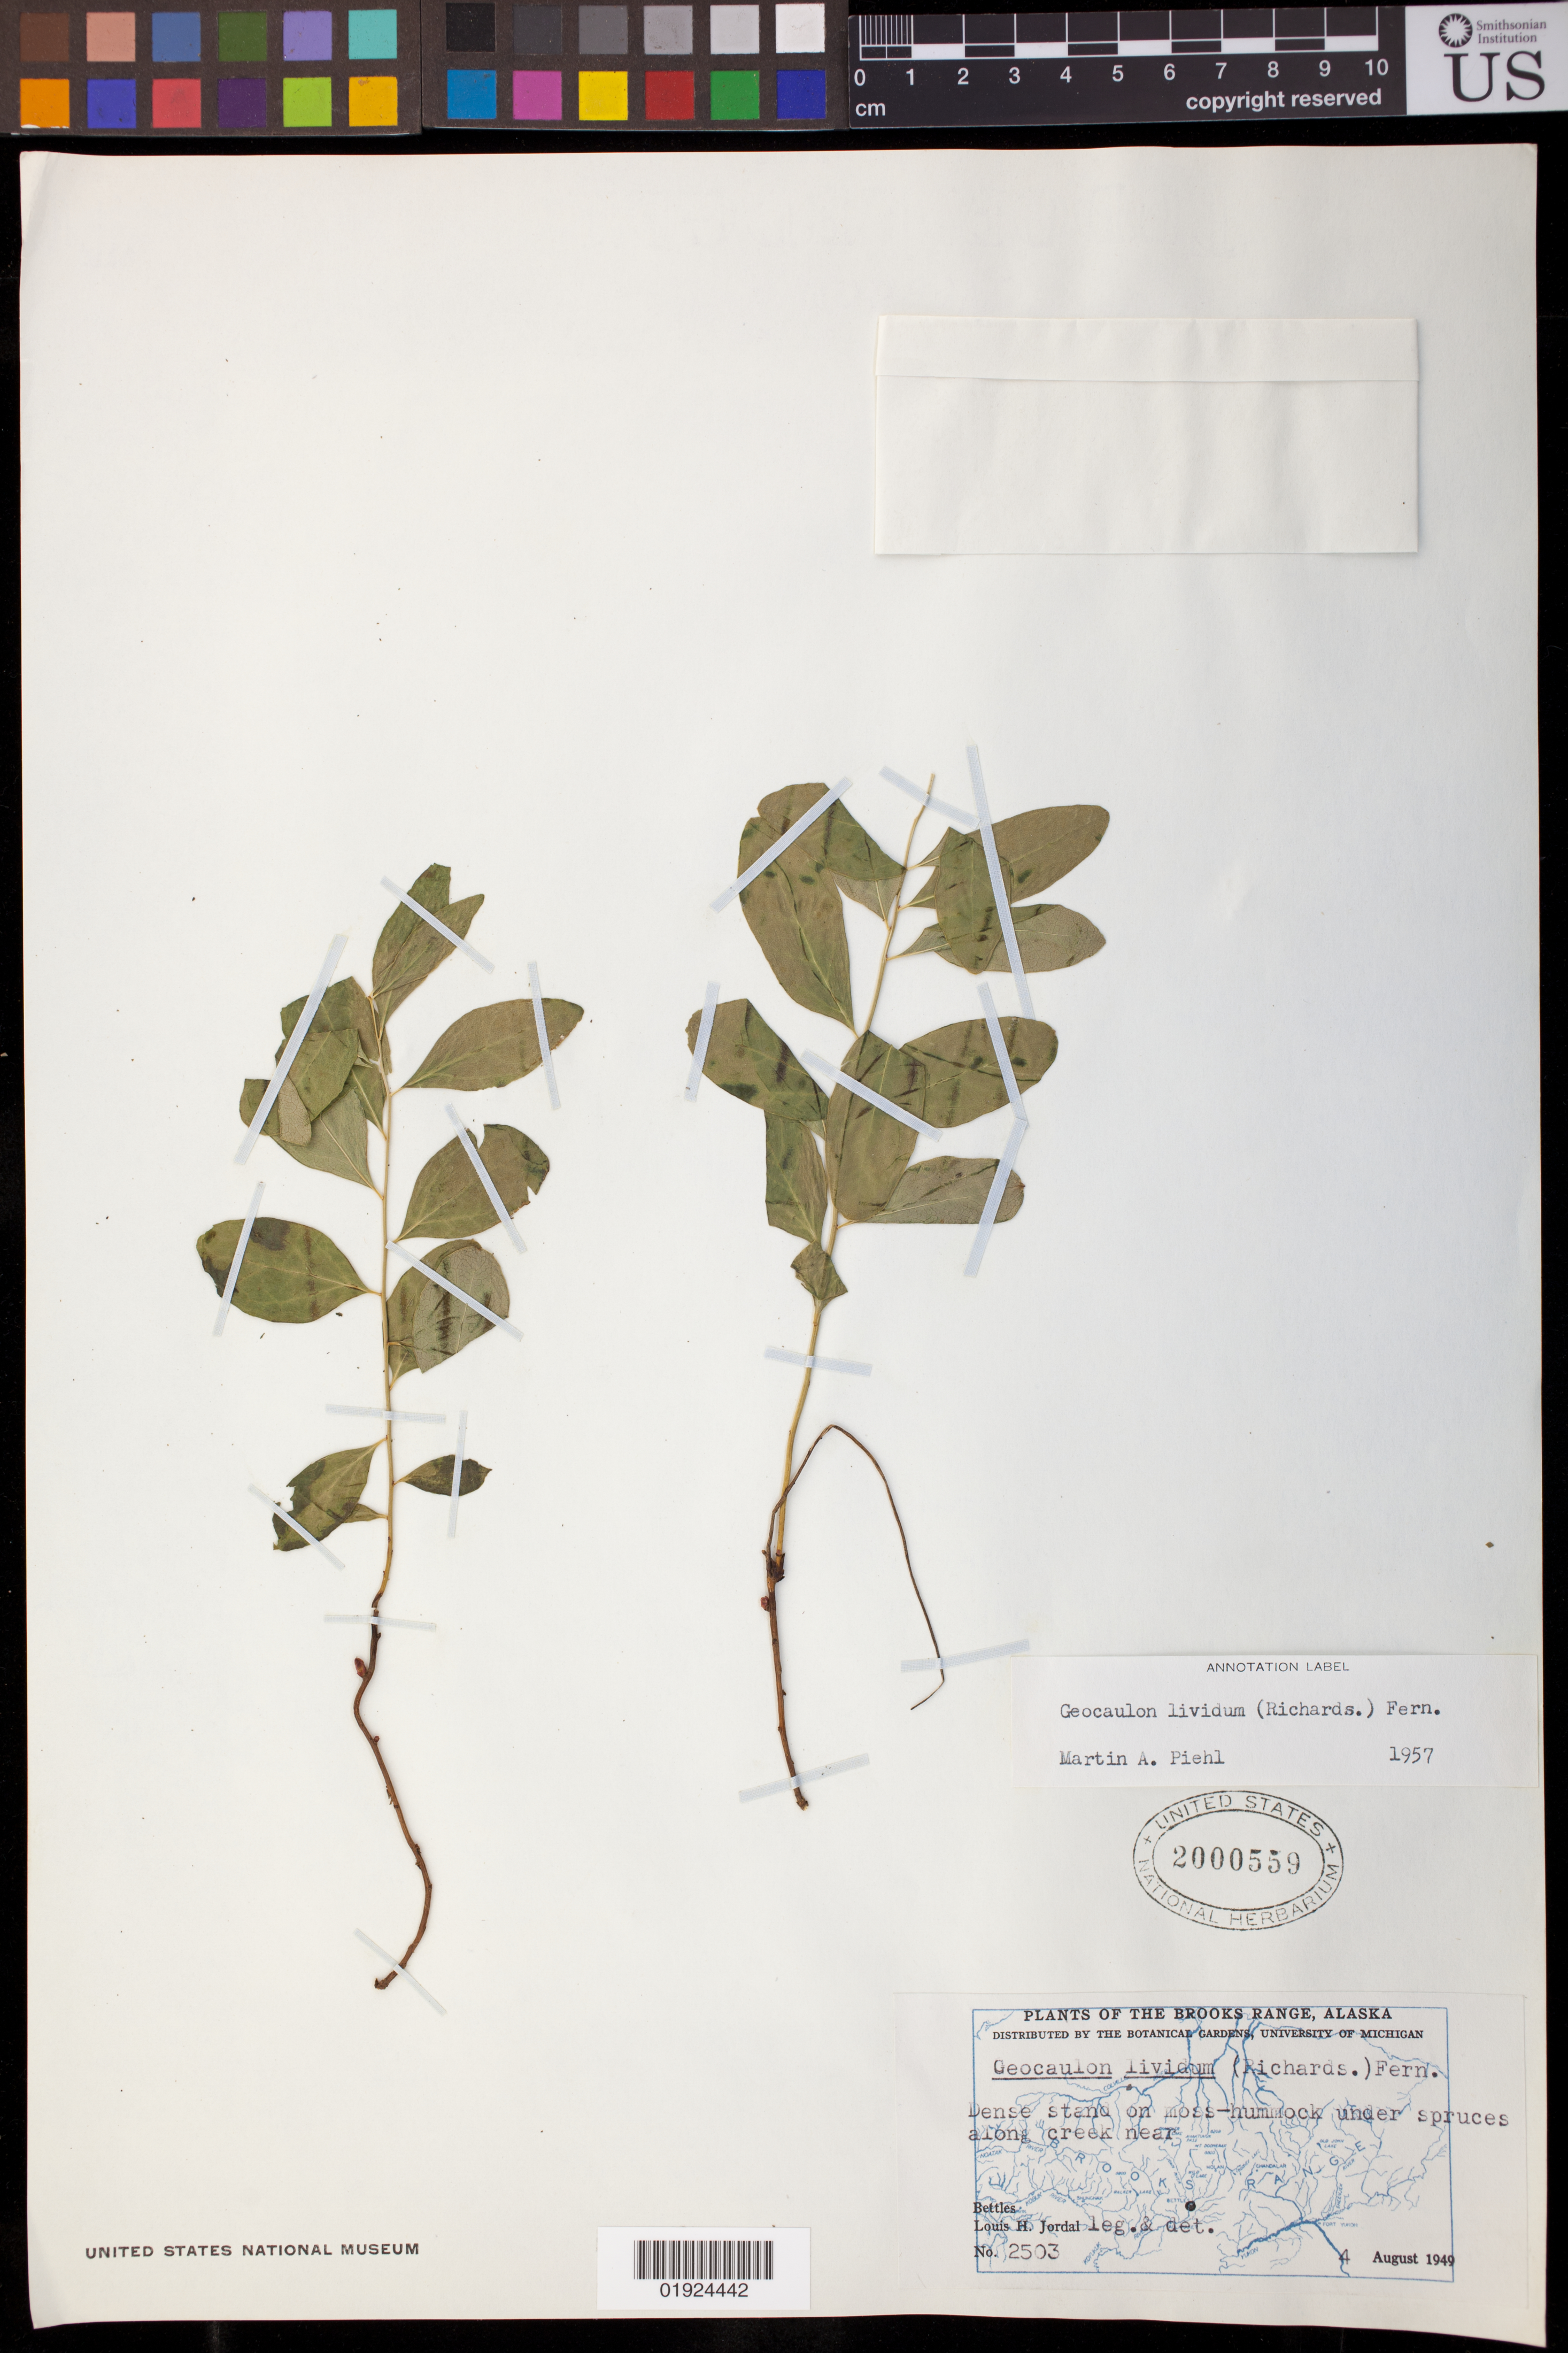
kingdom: Plantae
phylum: Tracheophyta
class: Magnoliopsida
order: Santalales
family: Comandraceae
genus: Geocaulon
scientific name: Geocaulon lividum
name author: (Richardson) Fernald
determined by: Piehl, M. A.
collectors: L. Jordal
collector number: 2503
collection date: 1949-08-04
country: United States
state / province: Alaska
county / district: Yukon-Koyukuk C. A.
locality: along creek near Bettles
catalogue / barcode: US 2000559